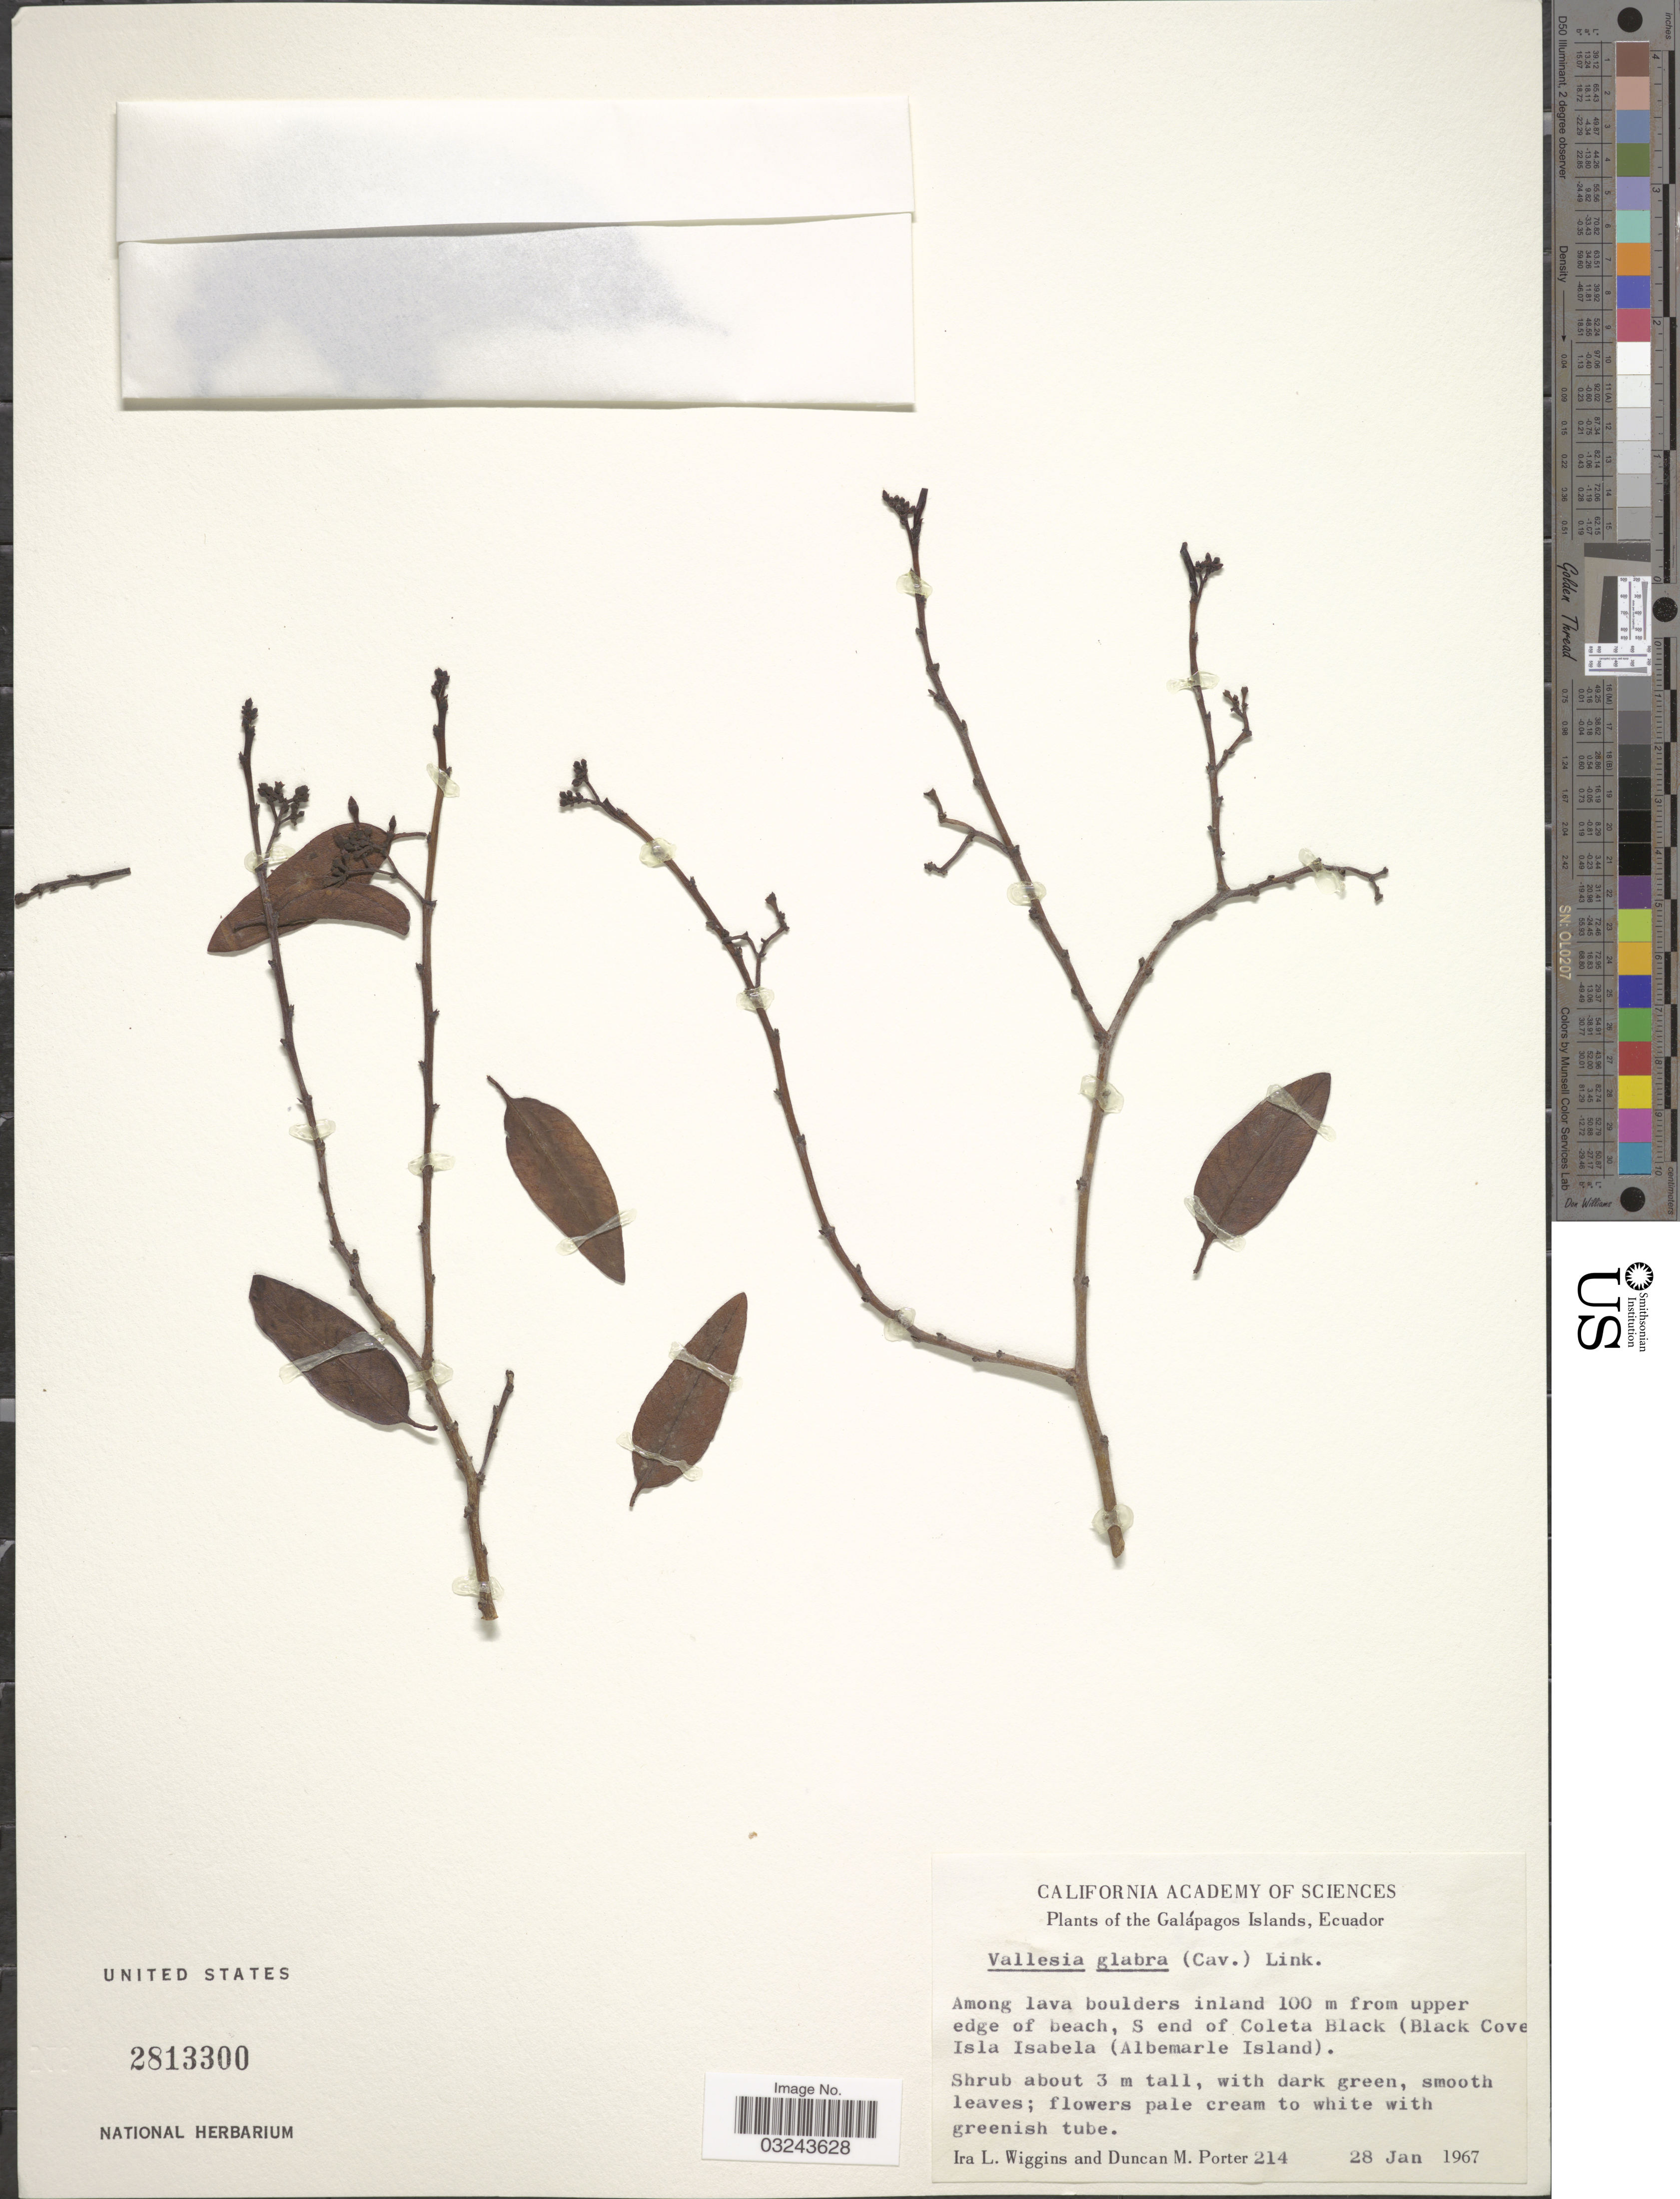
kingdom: Plantae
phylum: Tracheophyta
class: Magnoliopsida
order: Gentianales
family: Apocynaceae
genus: Vallesia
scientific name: Vallesia glabra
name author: (Cav.) Link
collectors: I. L. Wiggins & D. Porter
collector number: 214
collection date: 1967-01-28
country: Ecuador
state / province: Colón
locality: Galápagos Islands, Among lava boulders inland 100 m from upper edge of beach, S end of Coleta Black (Black Cove Isla Isabela (Albemarle Island).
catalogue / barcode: US 2813300